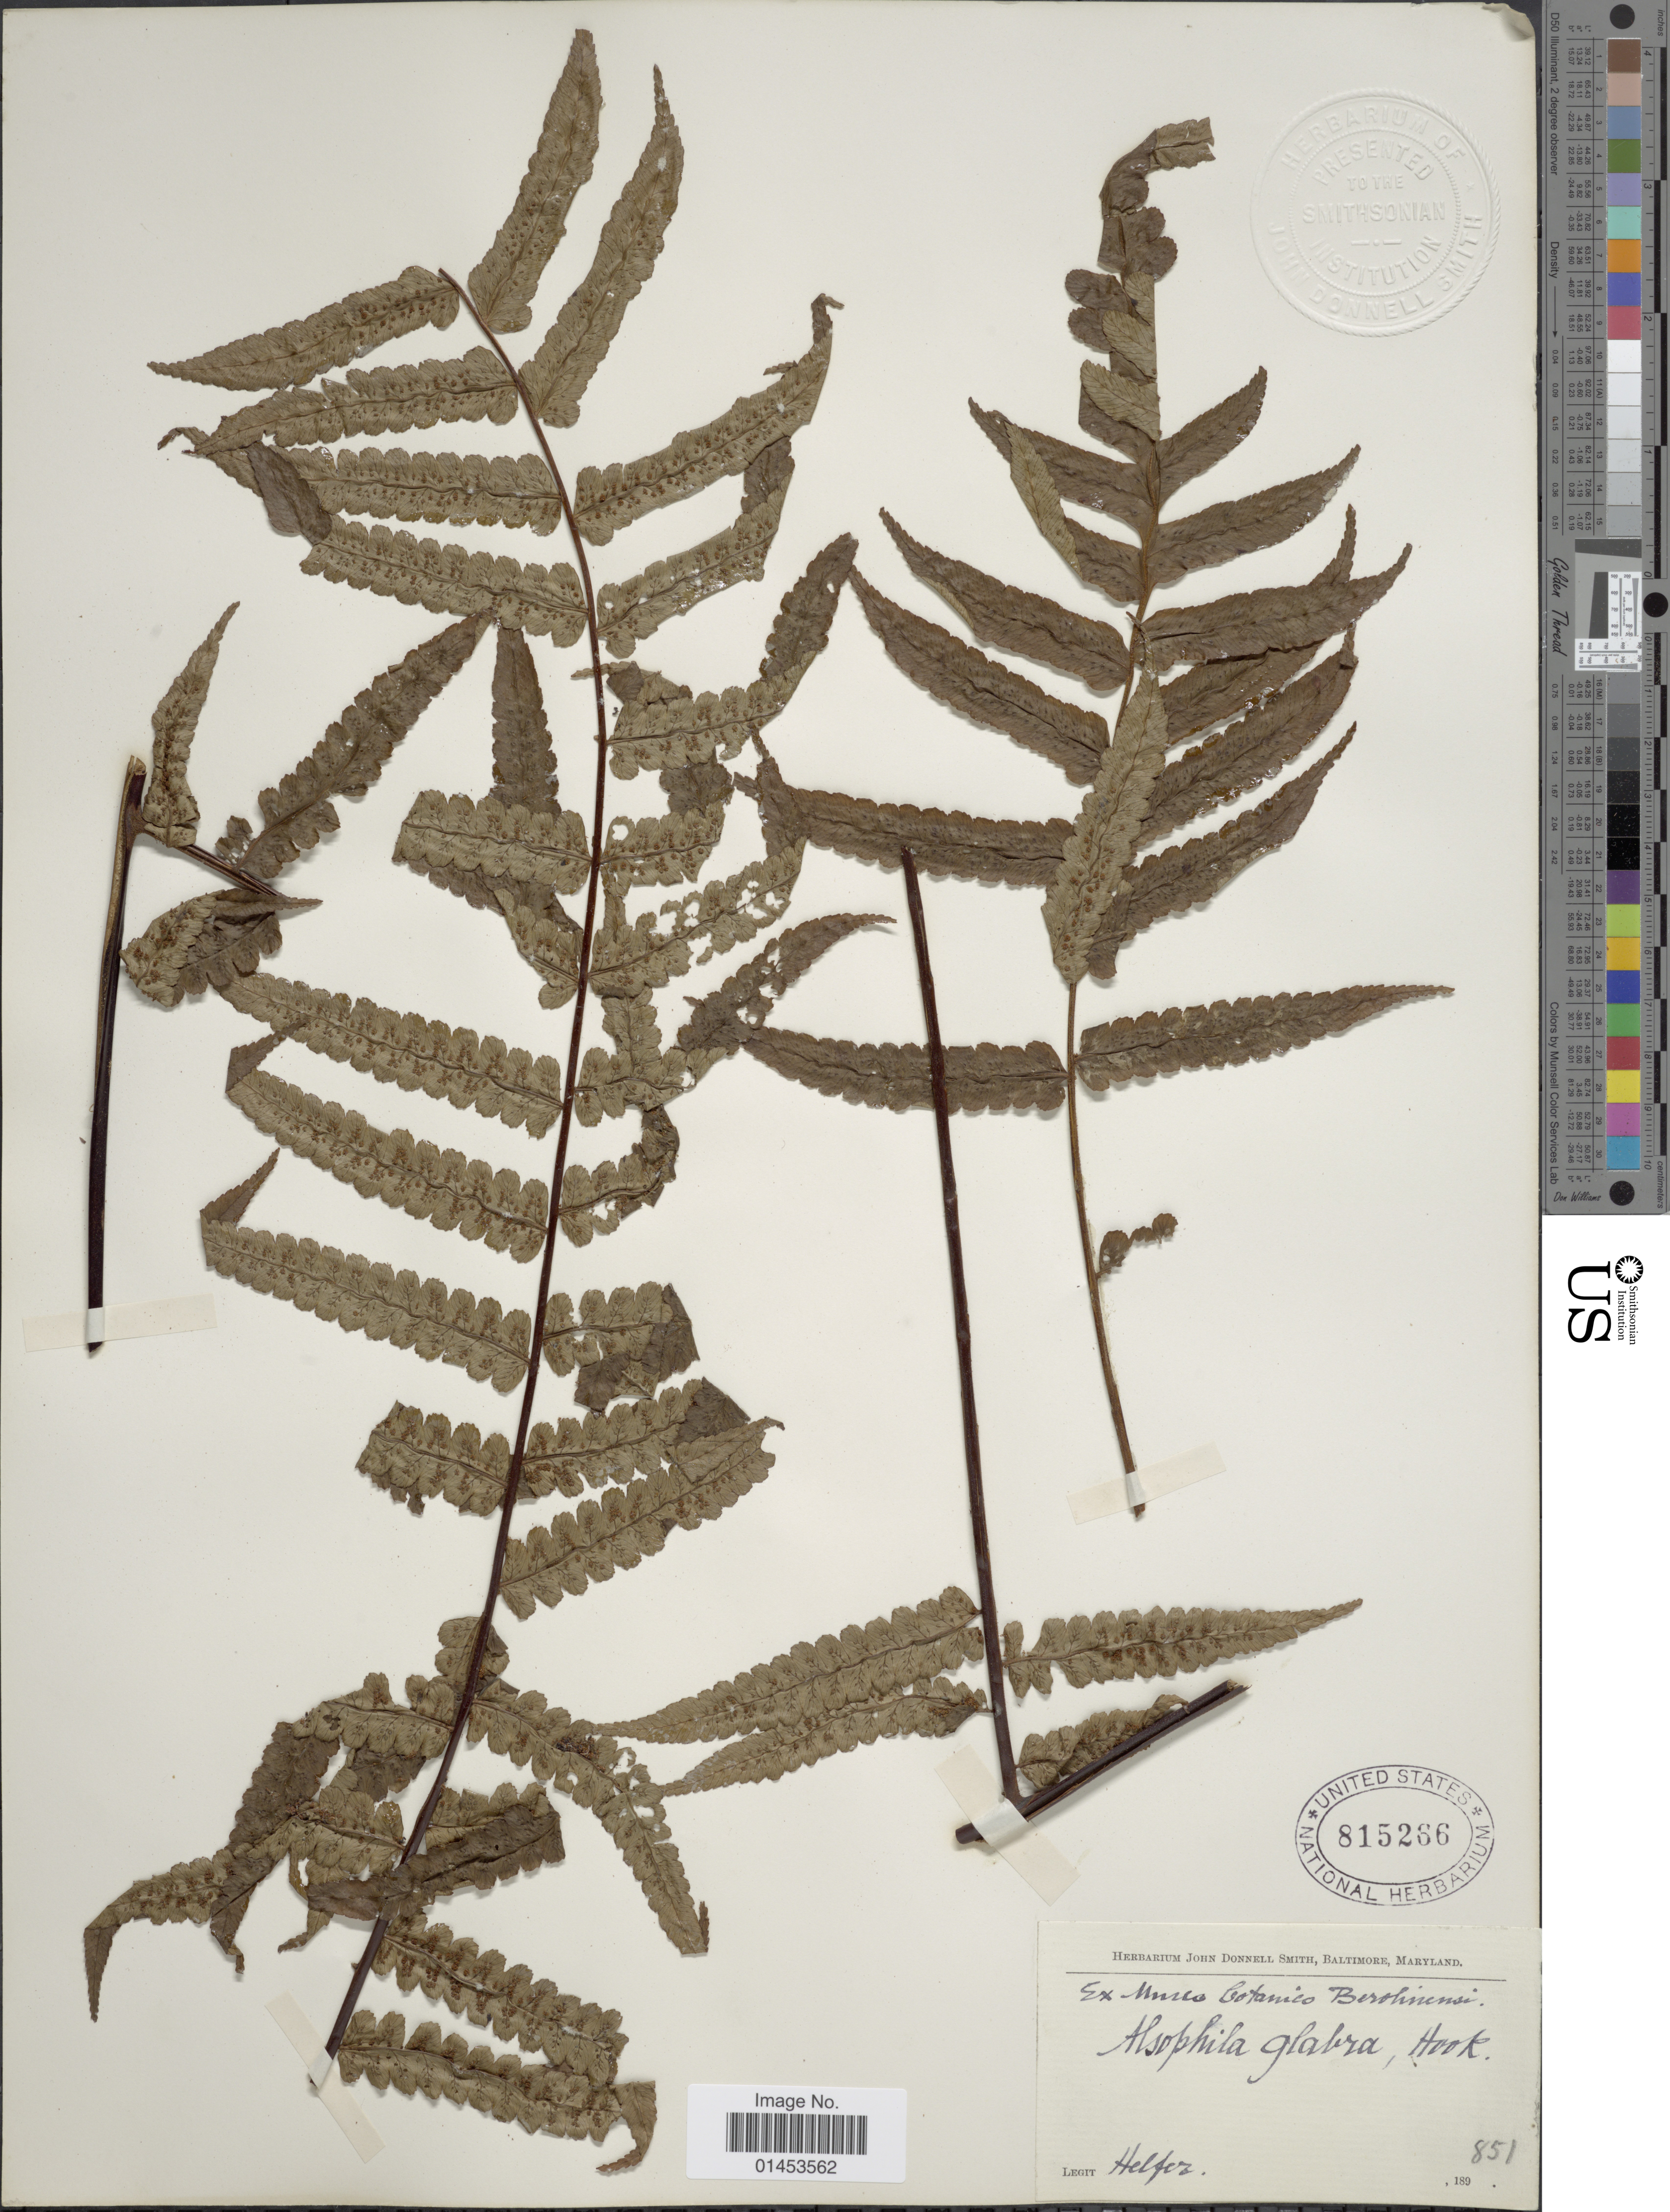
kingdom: Plantae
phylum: Tracheophyta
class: Polypodiopsida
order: Cyatheales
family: Cyatheaceae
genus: Cyathea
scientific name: Cyathea gigantea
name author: (Wall. ex Hook.) Holttum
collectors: J. Helfer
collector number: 851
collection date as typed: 189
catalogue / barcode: US 815266